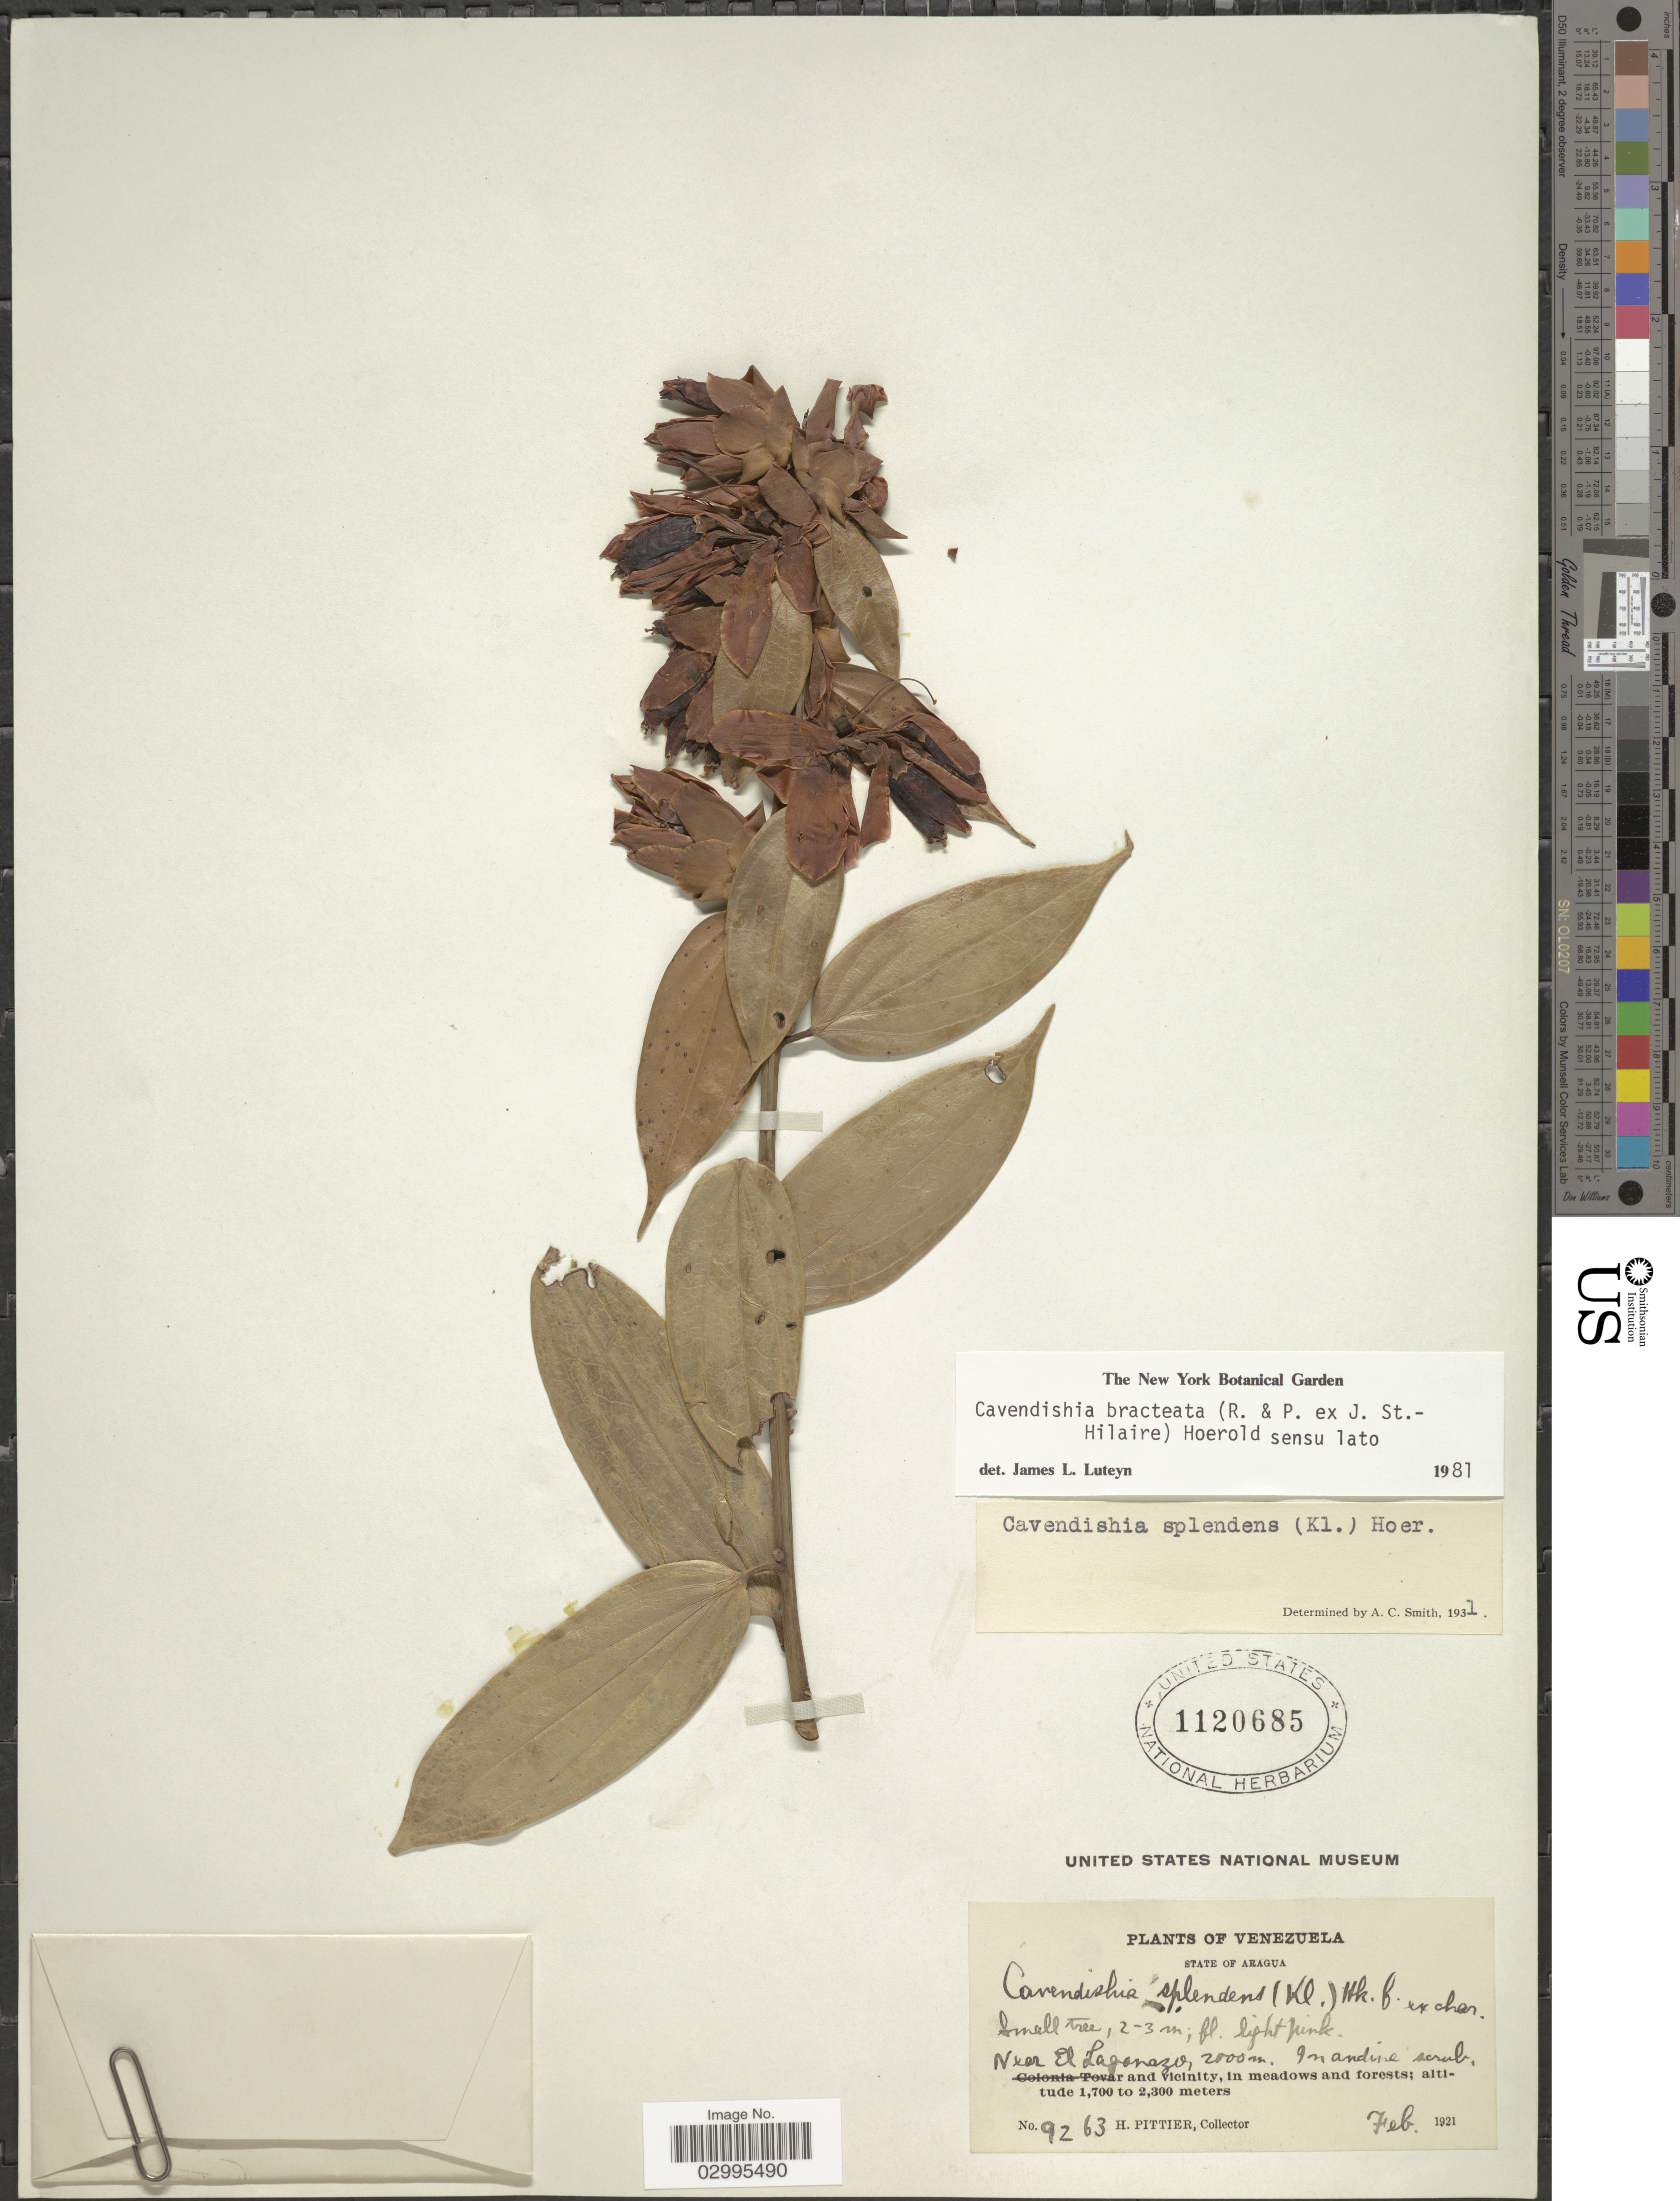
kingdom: Plantae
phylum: Tracheophyta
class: Magnoliopsida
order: Ericales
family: Ericaceae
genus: Cavendishia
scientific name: Cavendishia bracteata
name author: (Ruiz & Pav. ex J. St.-Hil.) Hoerold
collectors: H. F. Pittier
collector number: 9263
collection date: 1921-02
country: Venezuela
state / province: Aragua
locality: Near EL Lagonazo, Inandine scrub, and vicinity, in meadows and forests.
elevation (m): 1700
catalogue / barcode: US 1120685